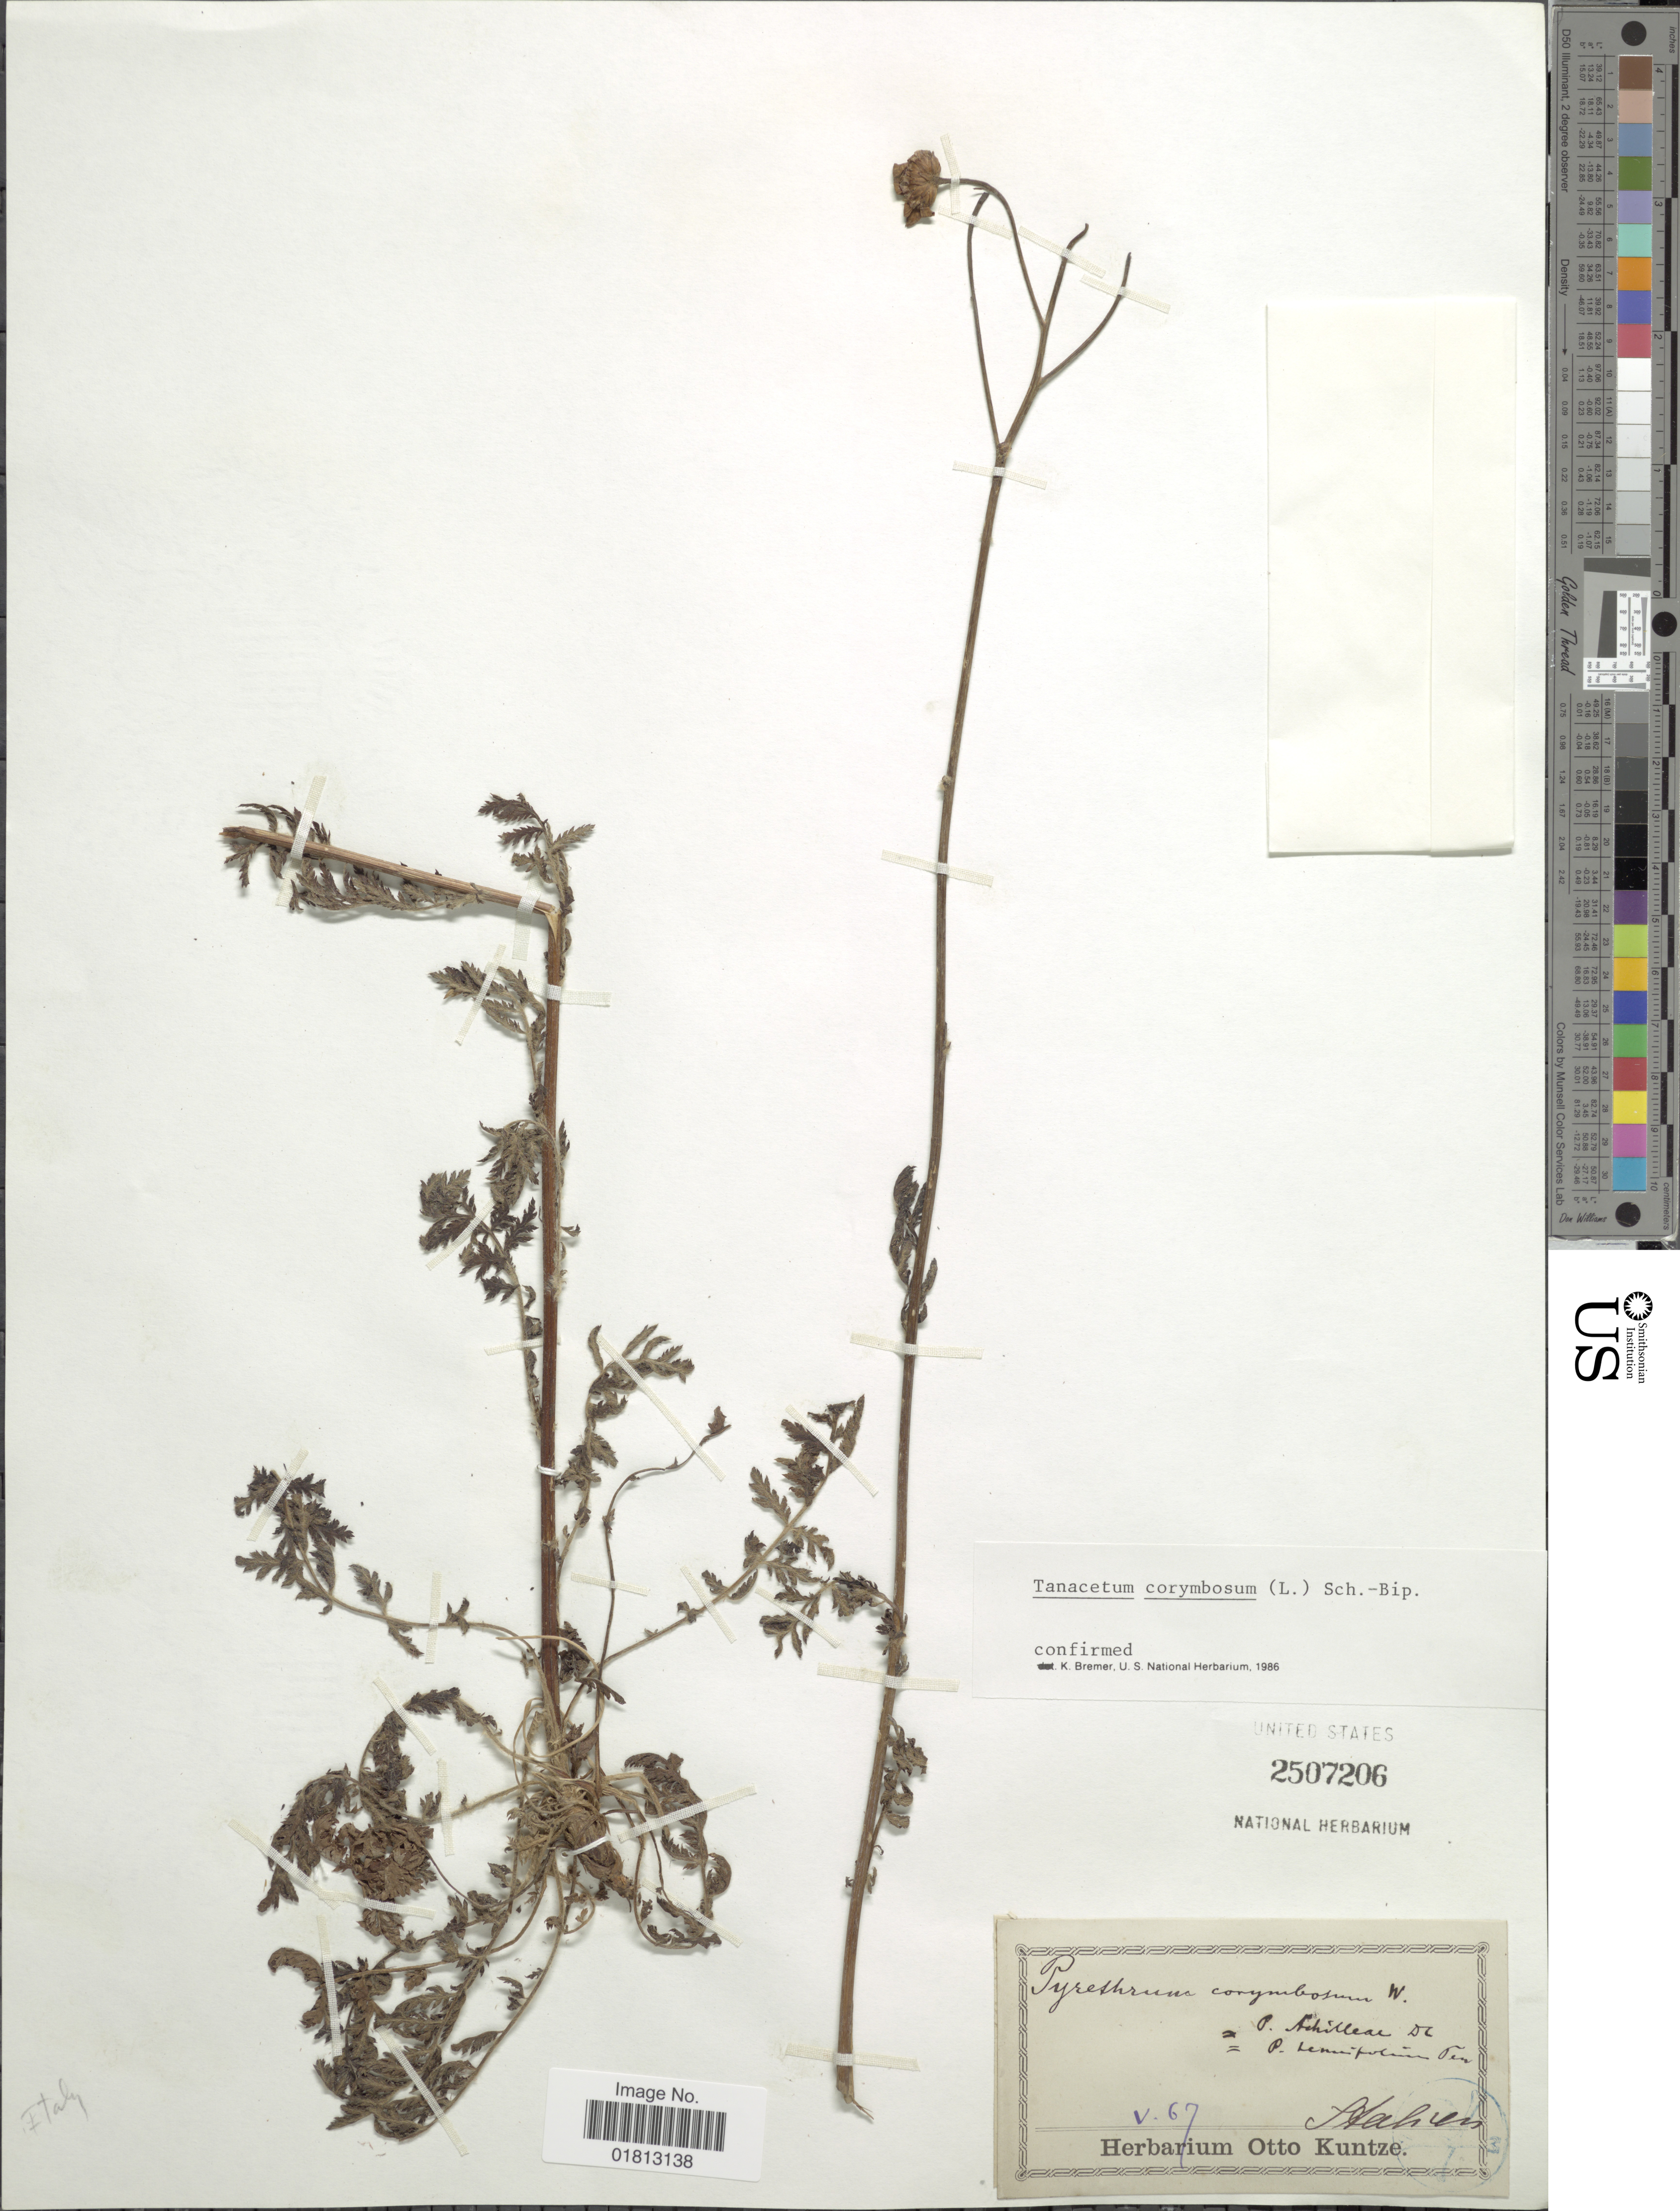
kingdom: Plantae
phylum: Tracheophyta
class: Magnoliopsida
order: Asterales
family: Asteraceae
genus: Tanacetum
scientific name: Tanacetum corymbosum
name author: (L.) Sch. Bip.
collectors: C.E.O. Kuntze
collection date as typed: Transcribed d/m/y: /5/67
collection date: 1867-05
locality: Stahien [interpreted]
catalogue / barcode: US 2507206